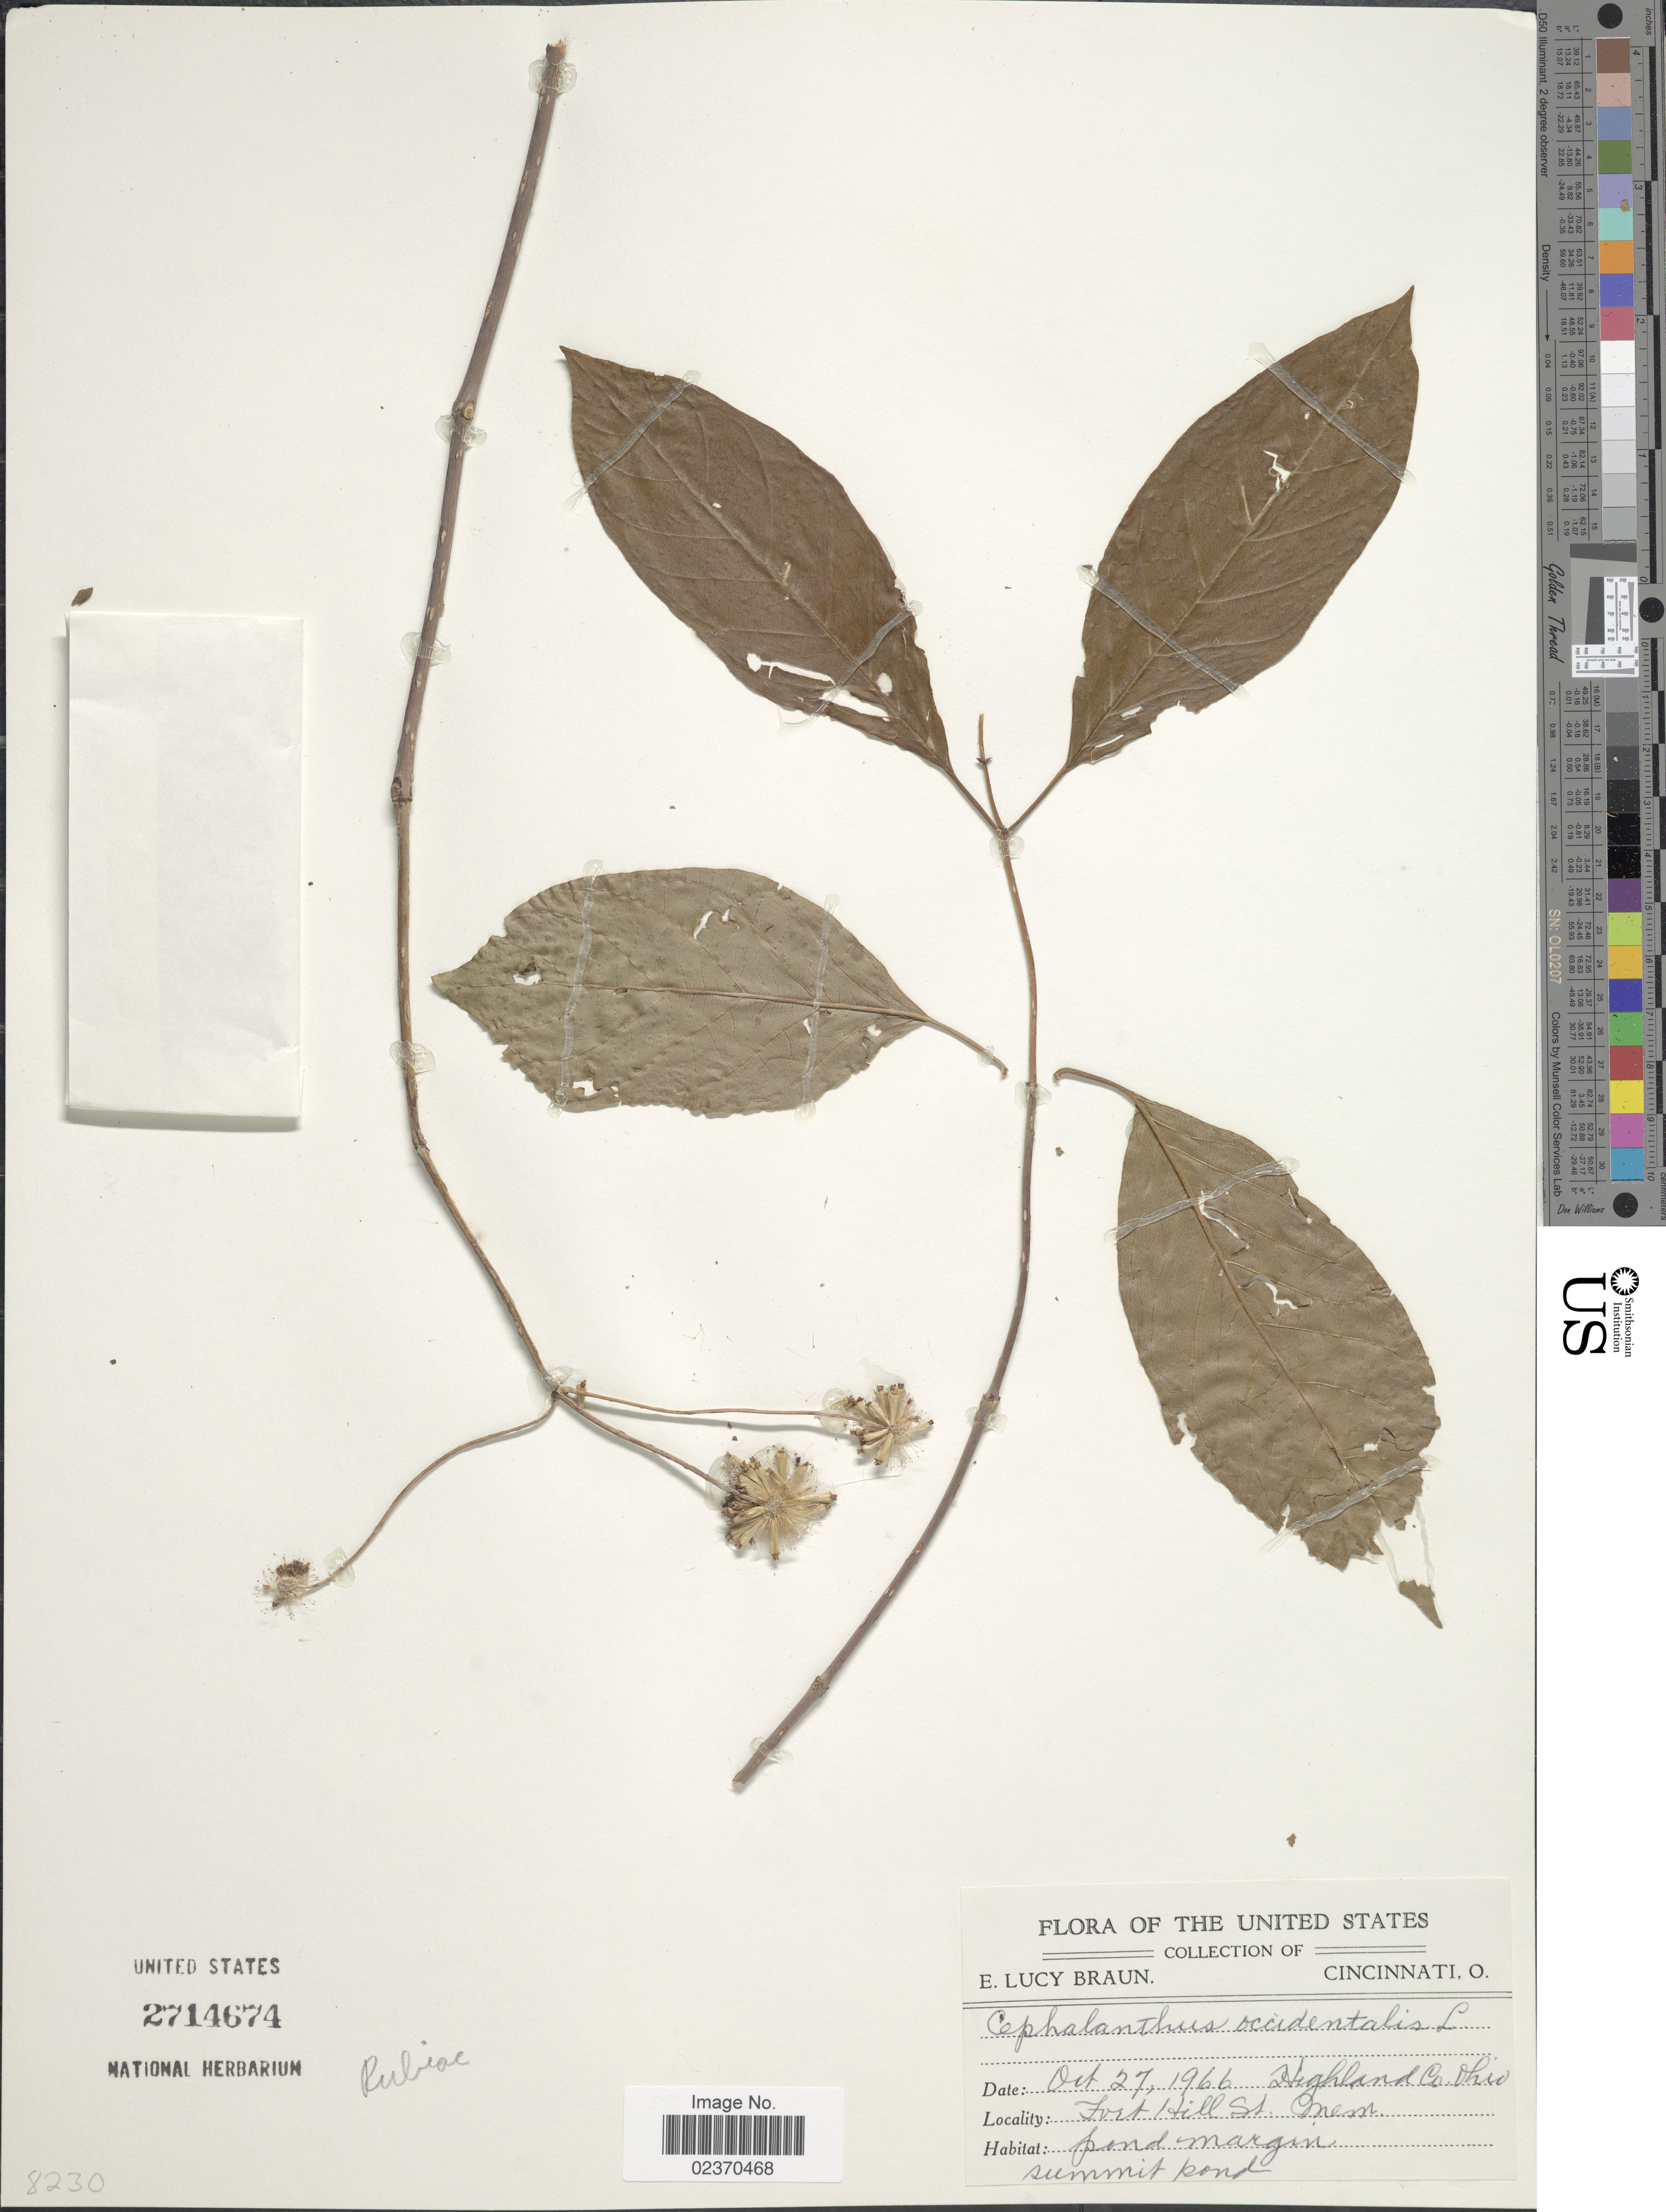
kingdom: Plantae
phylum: Tracheophyta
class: Magnoliopsida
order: Gentianales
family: Rubiaceae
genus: Cephalanthus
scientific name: Cephalanthus occidentalis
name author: L.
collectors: E. L. Braun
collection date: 1966-10-27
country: United States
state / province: Ohio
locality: Fort Hill St. Mem, Highland Co.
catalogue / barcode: US 2714674